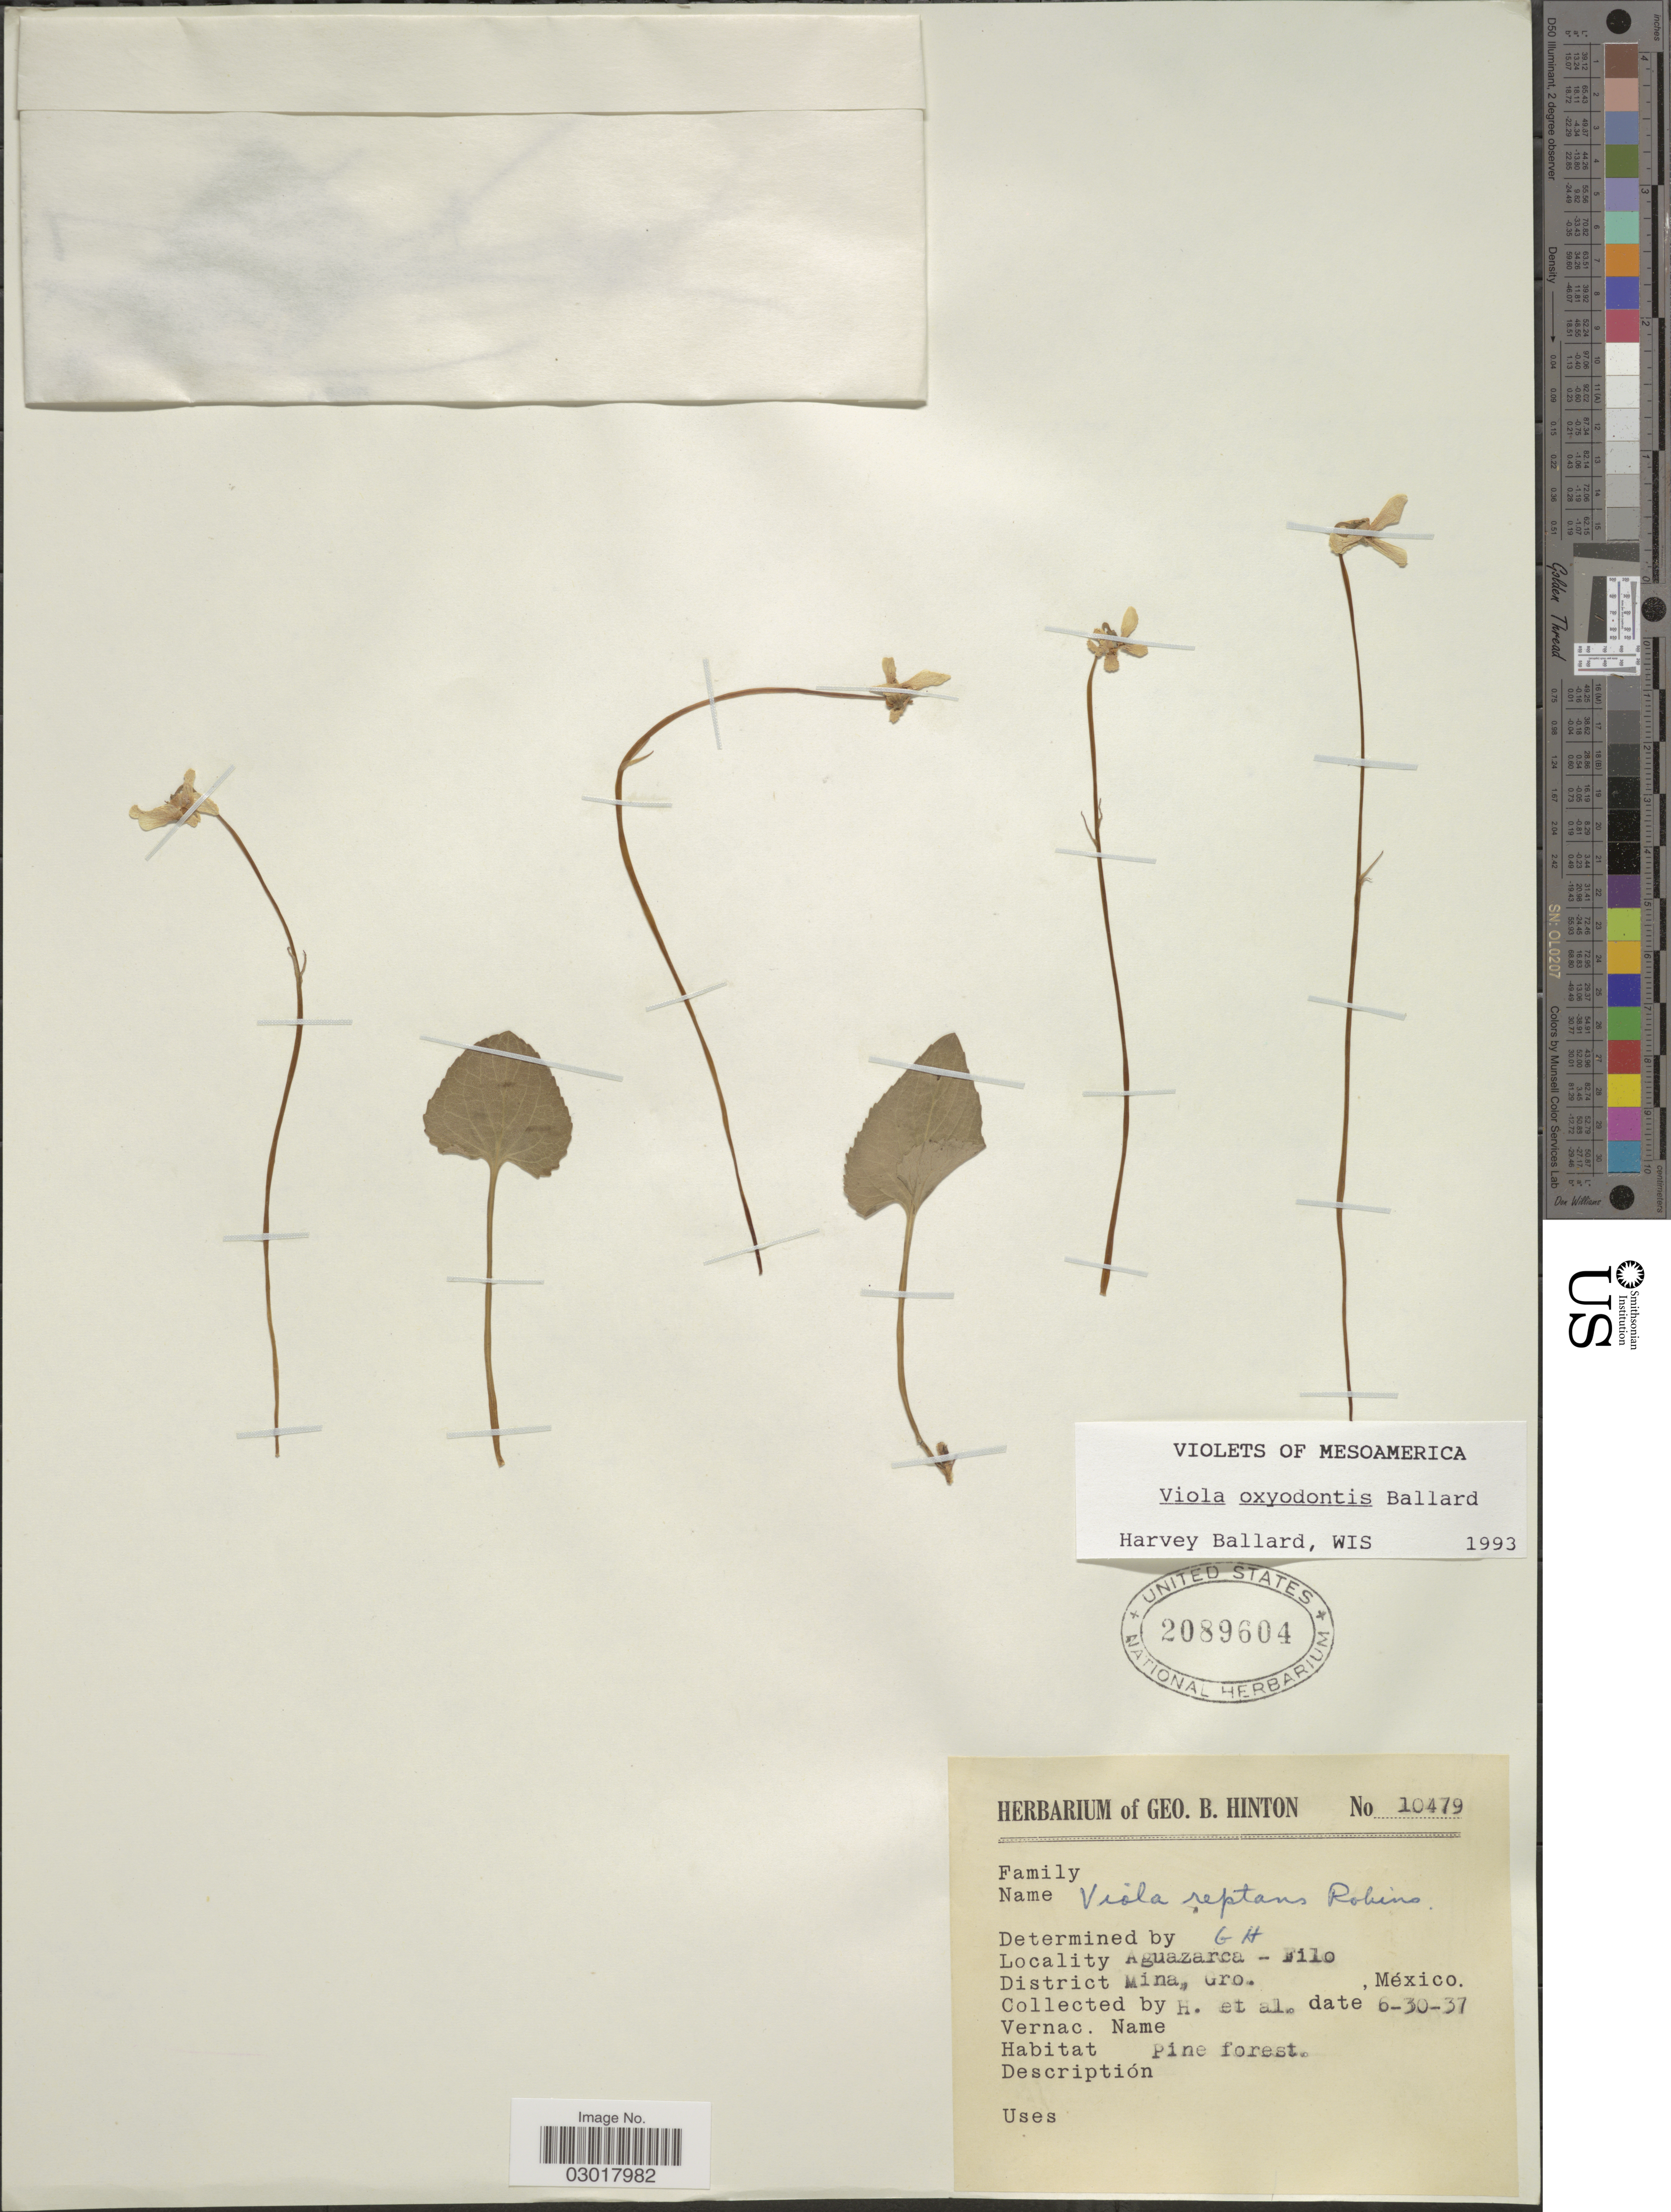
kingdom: Plantae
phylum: Tracheophyta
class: Magnoliopsida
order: Malpighiales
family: Violaceae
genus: Viola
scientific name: Viola oxyodontis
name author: H.E. Ballard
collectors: G. B. Hinton & et al.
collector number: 10479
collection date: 1937-06-30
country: Mexico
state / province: Guerrero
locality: Aguazarca - Filo. District Mina.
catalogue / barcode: US 2089604